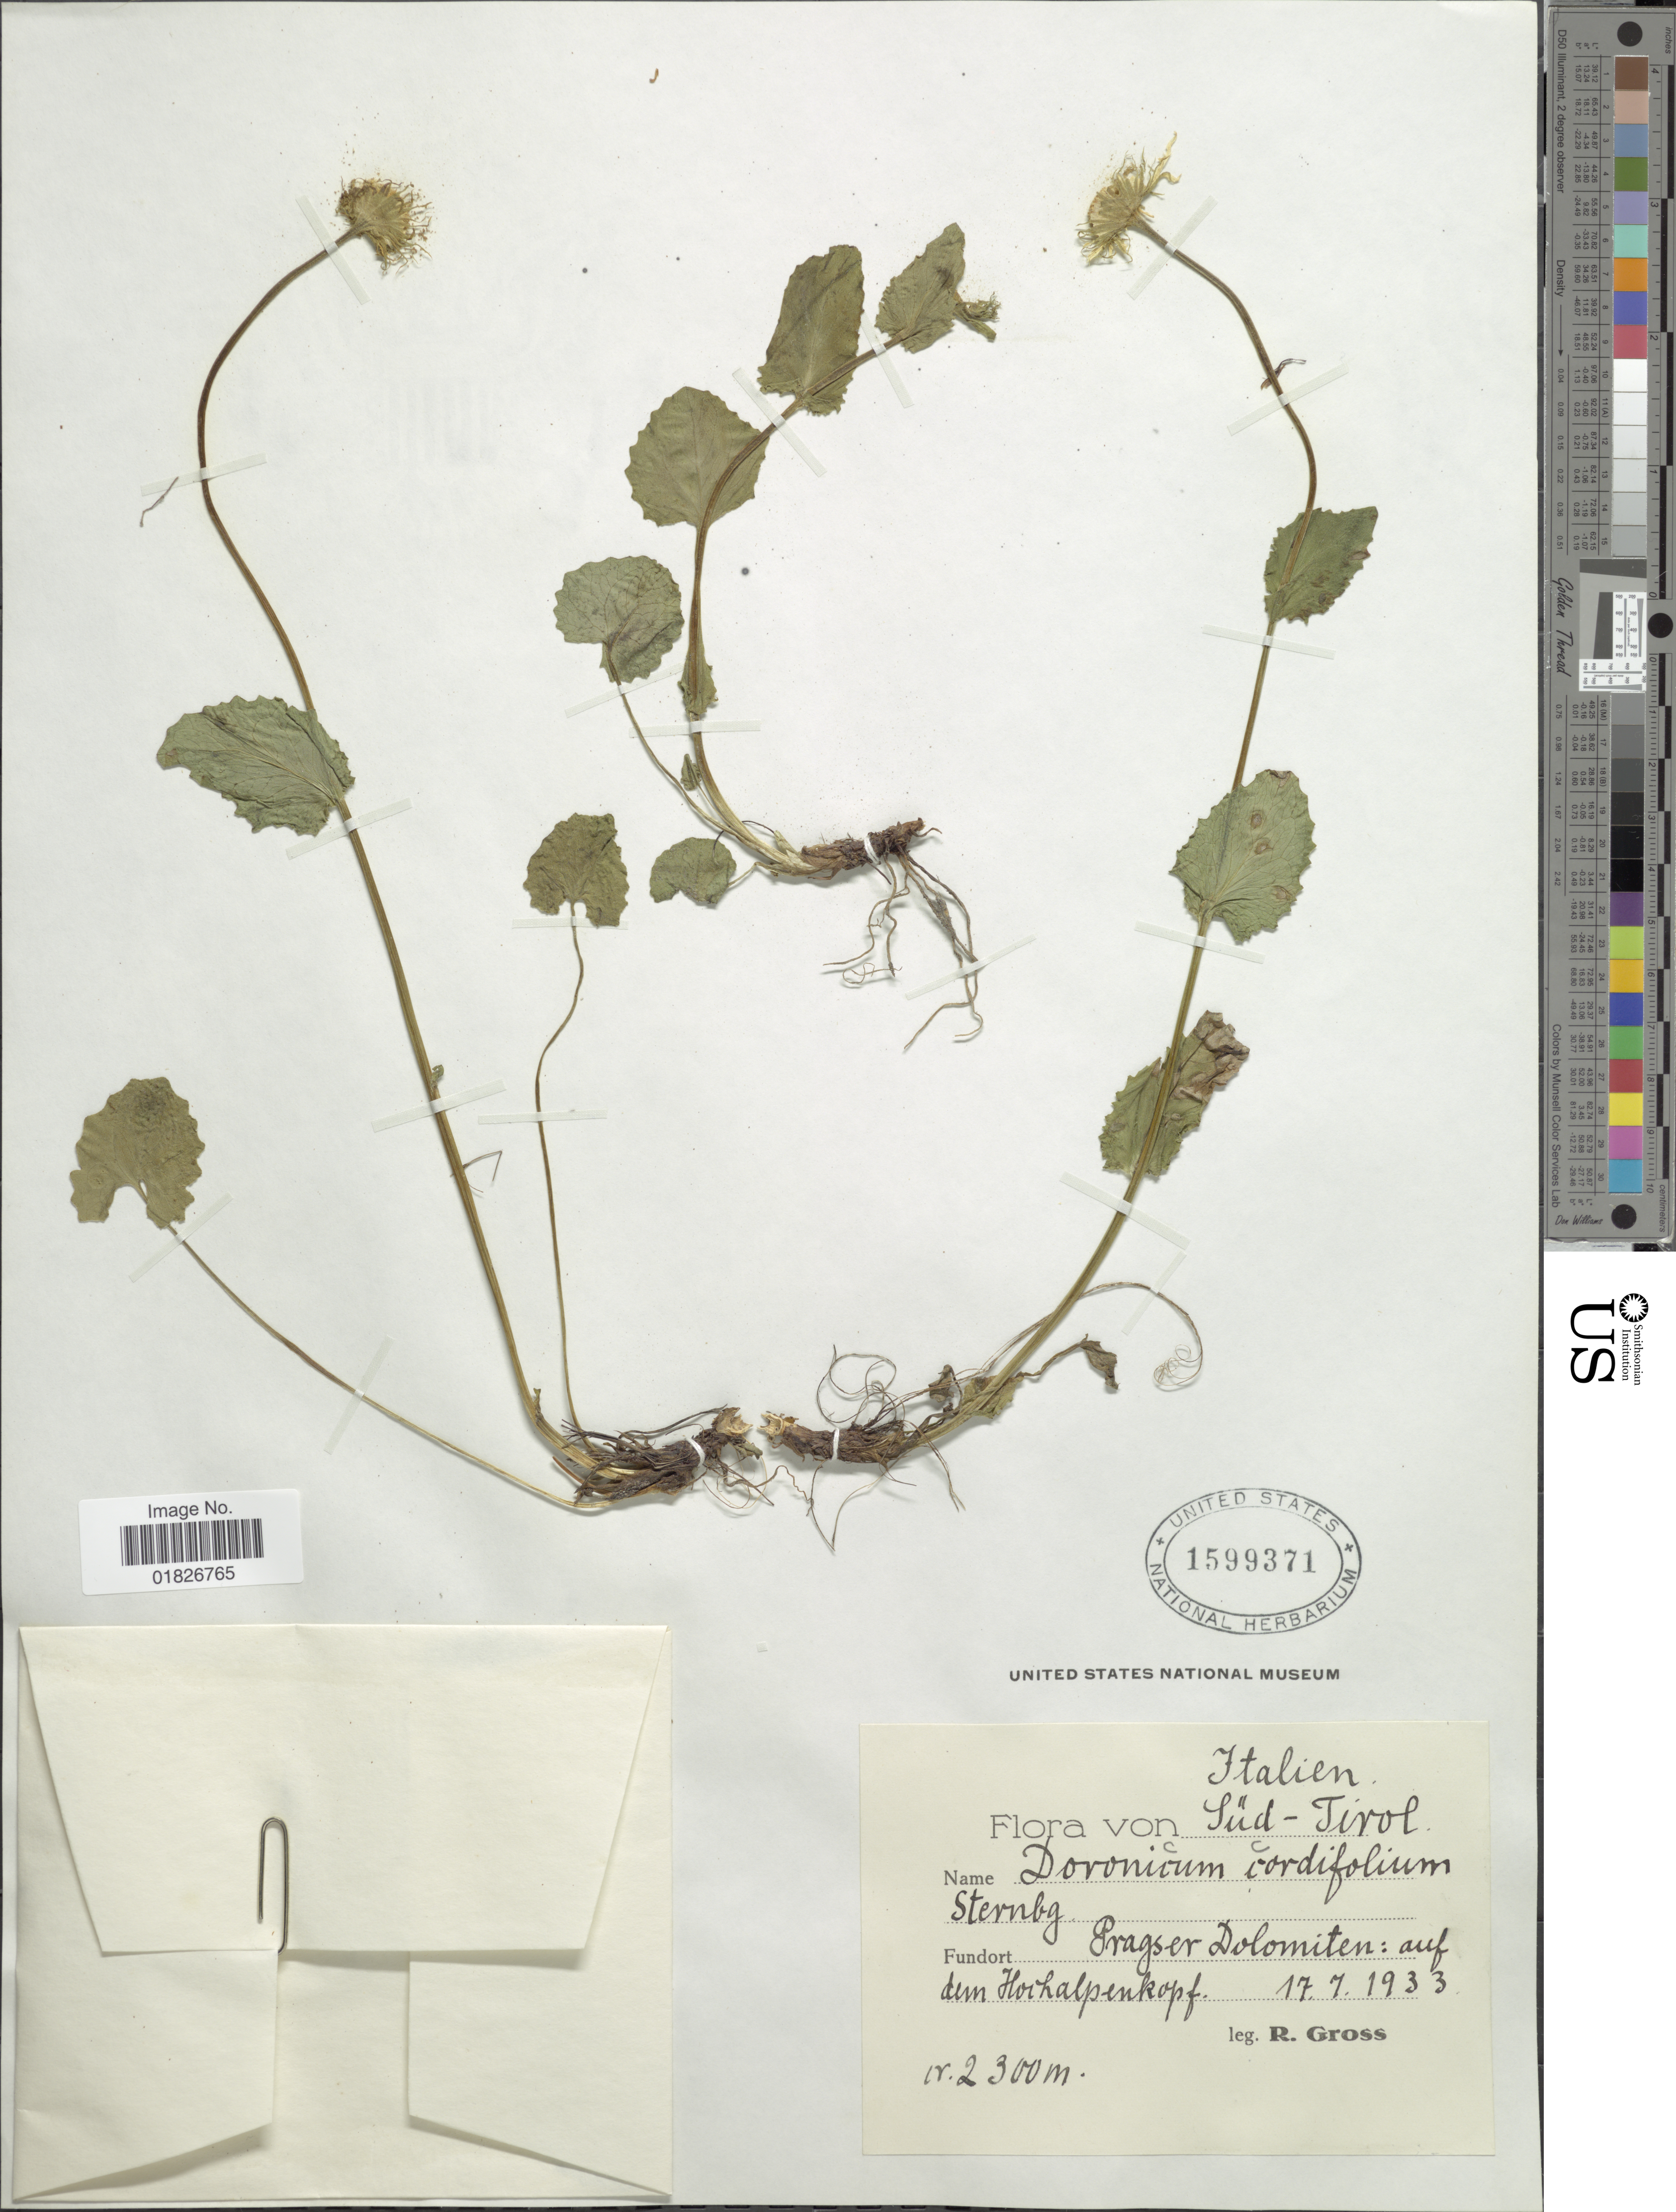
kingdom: Plantae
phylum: Tracheophyta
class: Magnoliopsida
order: Asterales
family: Asteraceae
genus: Doronicum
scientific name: Doronicum columnae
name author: Ten.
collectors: R. Gross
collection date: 1933-07-17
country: Italy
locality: Italien, Sud-Tirol, Pragser Dolomiten, auf dem Horhalpenkopf [interpreted]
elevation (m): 2300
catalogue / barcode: US 1599371